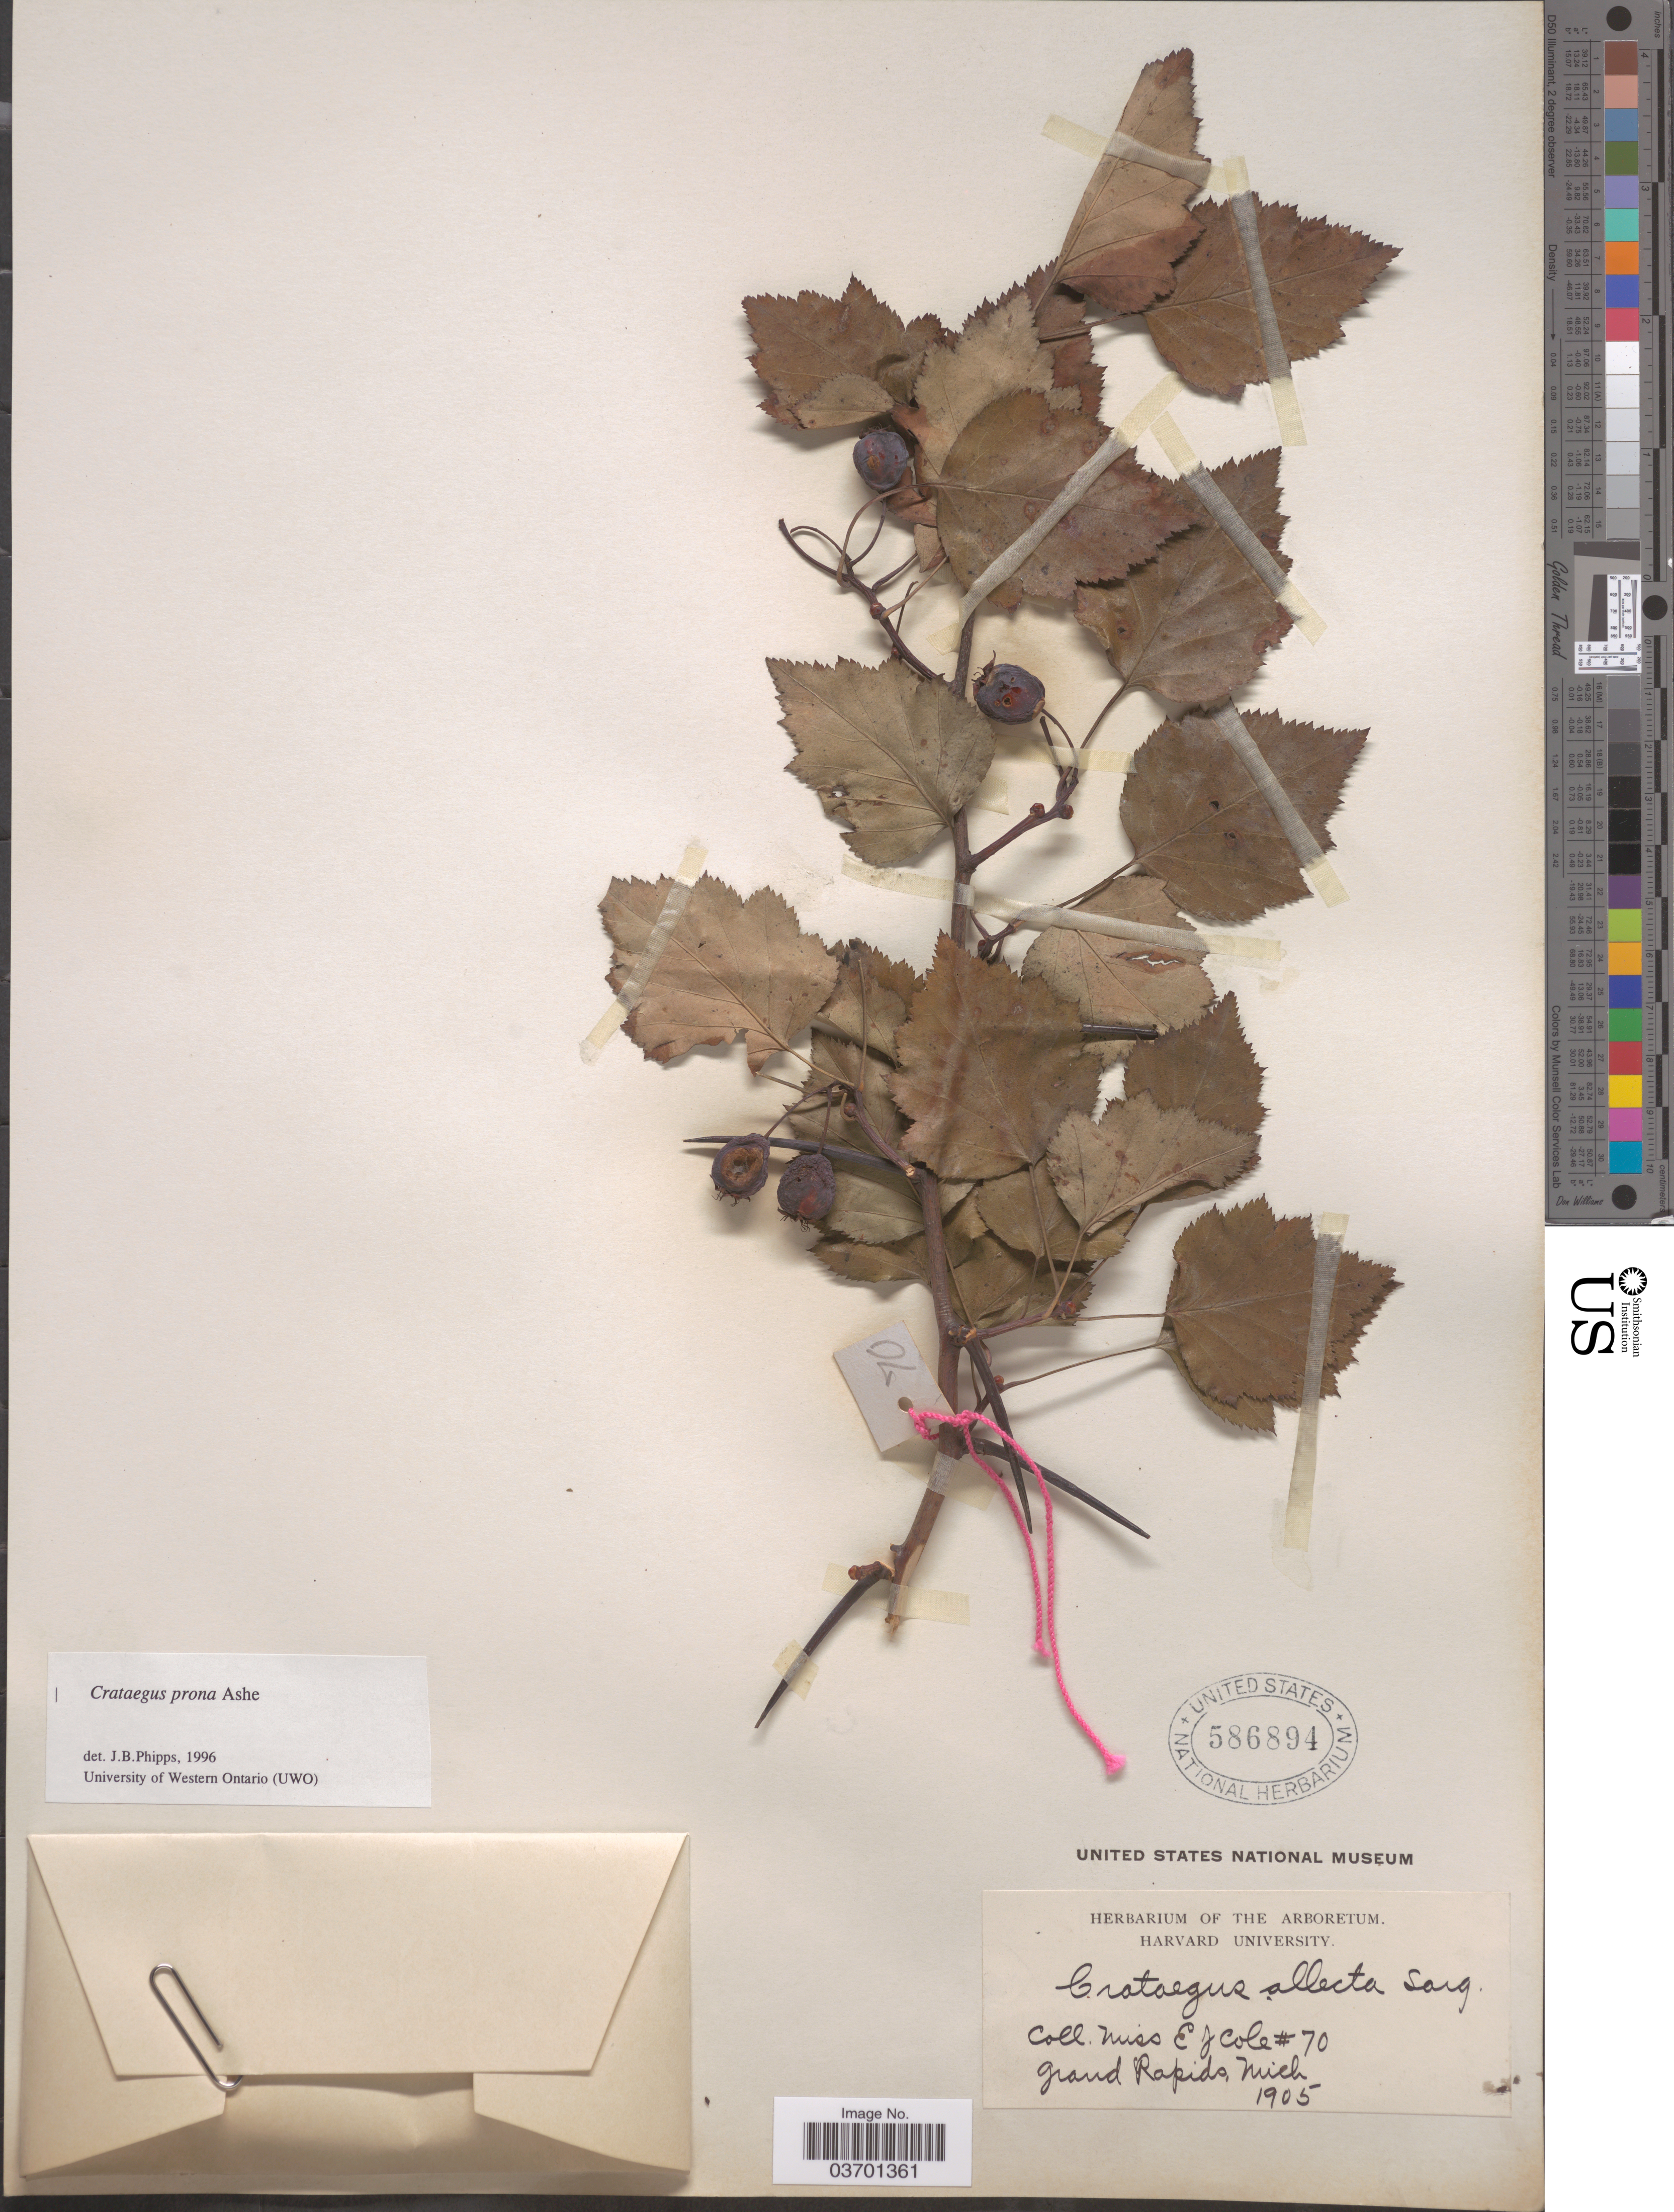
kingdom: Plantae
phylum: Tracheophyta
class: Magnoliopsida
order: Rosales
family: Rosaceae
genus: Crataegus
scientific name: Crataegus prona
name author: Ashe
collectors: E. Cole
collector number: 70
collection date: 1905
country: United States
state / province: Michigan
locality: Grand Rapids.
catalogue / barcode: US 586894